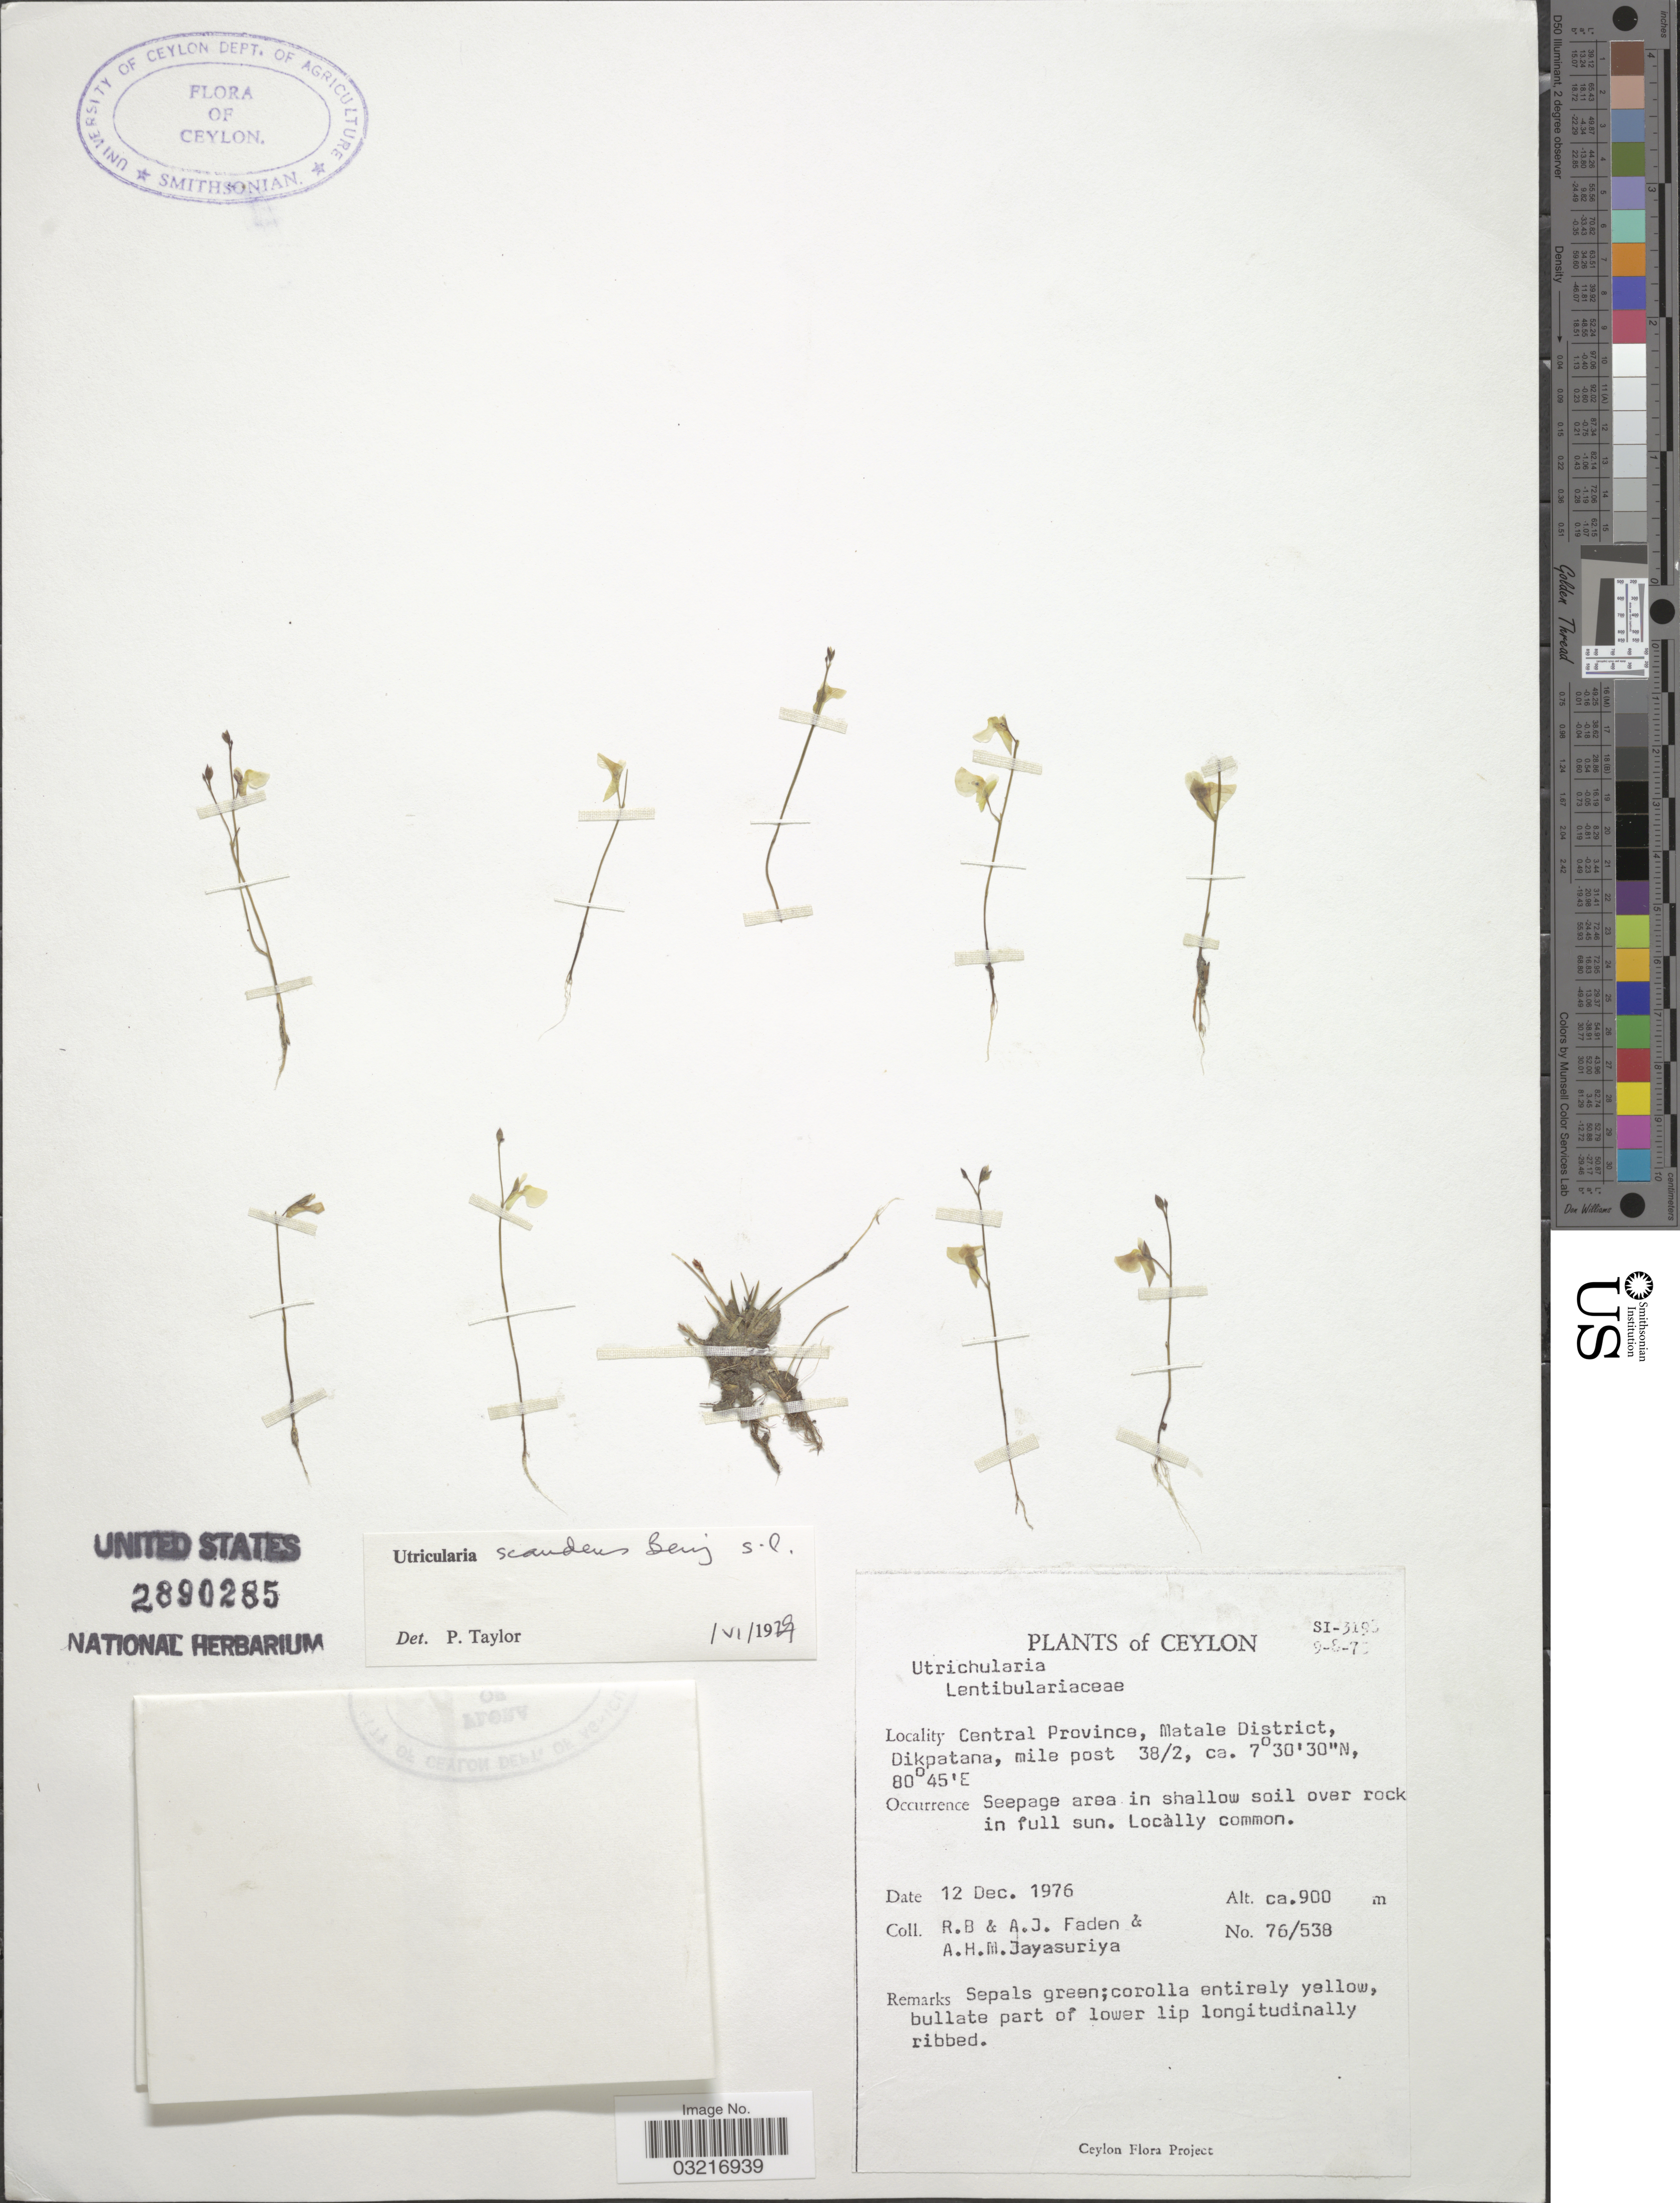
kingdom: Plantae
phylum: Tracheophyta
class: Magnoliopsida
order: Lamiales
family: Lentibulariaceae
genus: Utricularia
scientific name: Utricularia scandens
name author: Benj.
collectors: R. B. Faden, A. J. Faden & A. H. Jayasuriya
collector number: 76/538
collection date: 1976-12-12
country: Sri Lanka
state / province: Central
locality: Ceylon, Matale District, Dikpatana, mile post 38/2.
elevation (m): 900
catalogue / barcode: US 2890285